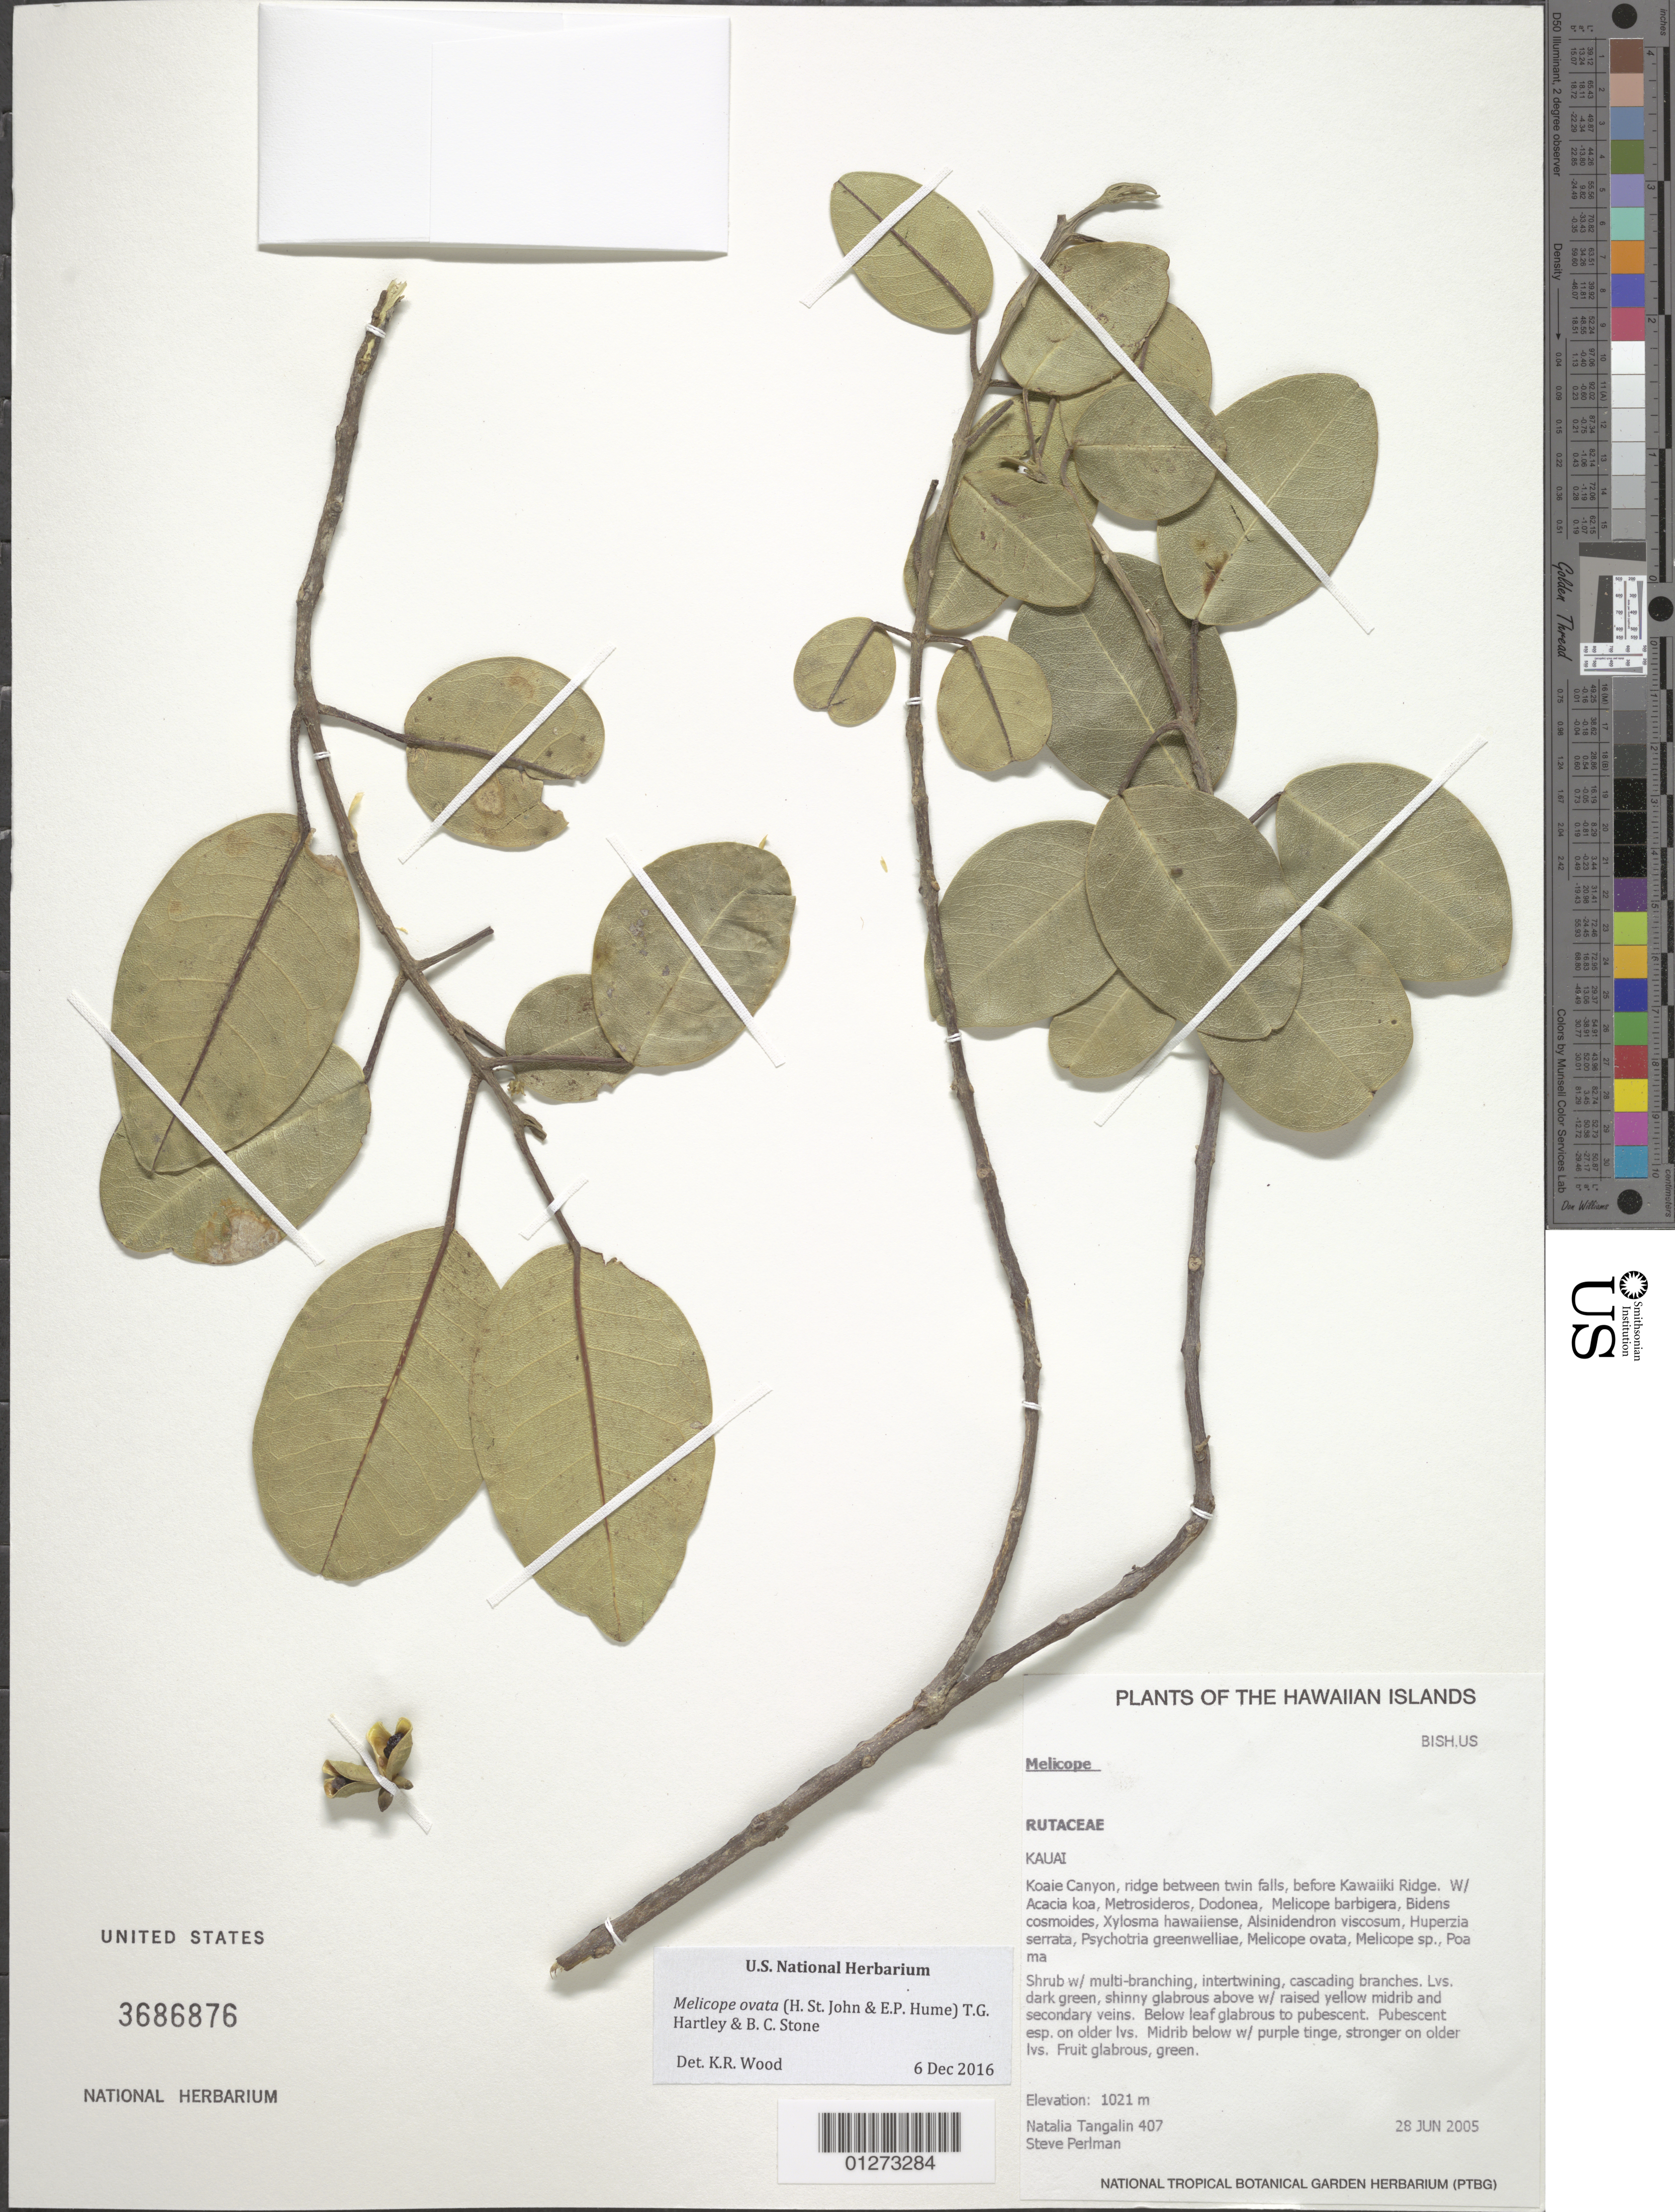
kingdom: Plantae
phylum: Tracheophyta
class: Magnoliopsida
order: Sapindales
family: Rutaceae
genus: Melicope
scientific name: Melicope ovata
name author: (H. St. John & E.P. Hume) T.G. Hartley & B.C. Stone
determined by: Wood, Kenneth R.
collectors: N. Tangalin & S. P. Perlman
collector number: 407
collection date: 2005-06-28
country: United States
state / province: Hawaii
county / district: Kaui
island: Kaua'i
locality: Koaie Canyon, ridge between twin falls, before Kawaiki Ridge.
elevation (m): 1021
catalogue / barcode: US 3686876